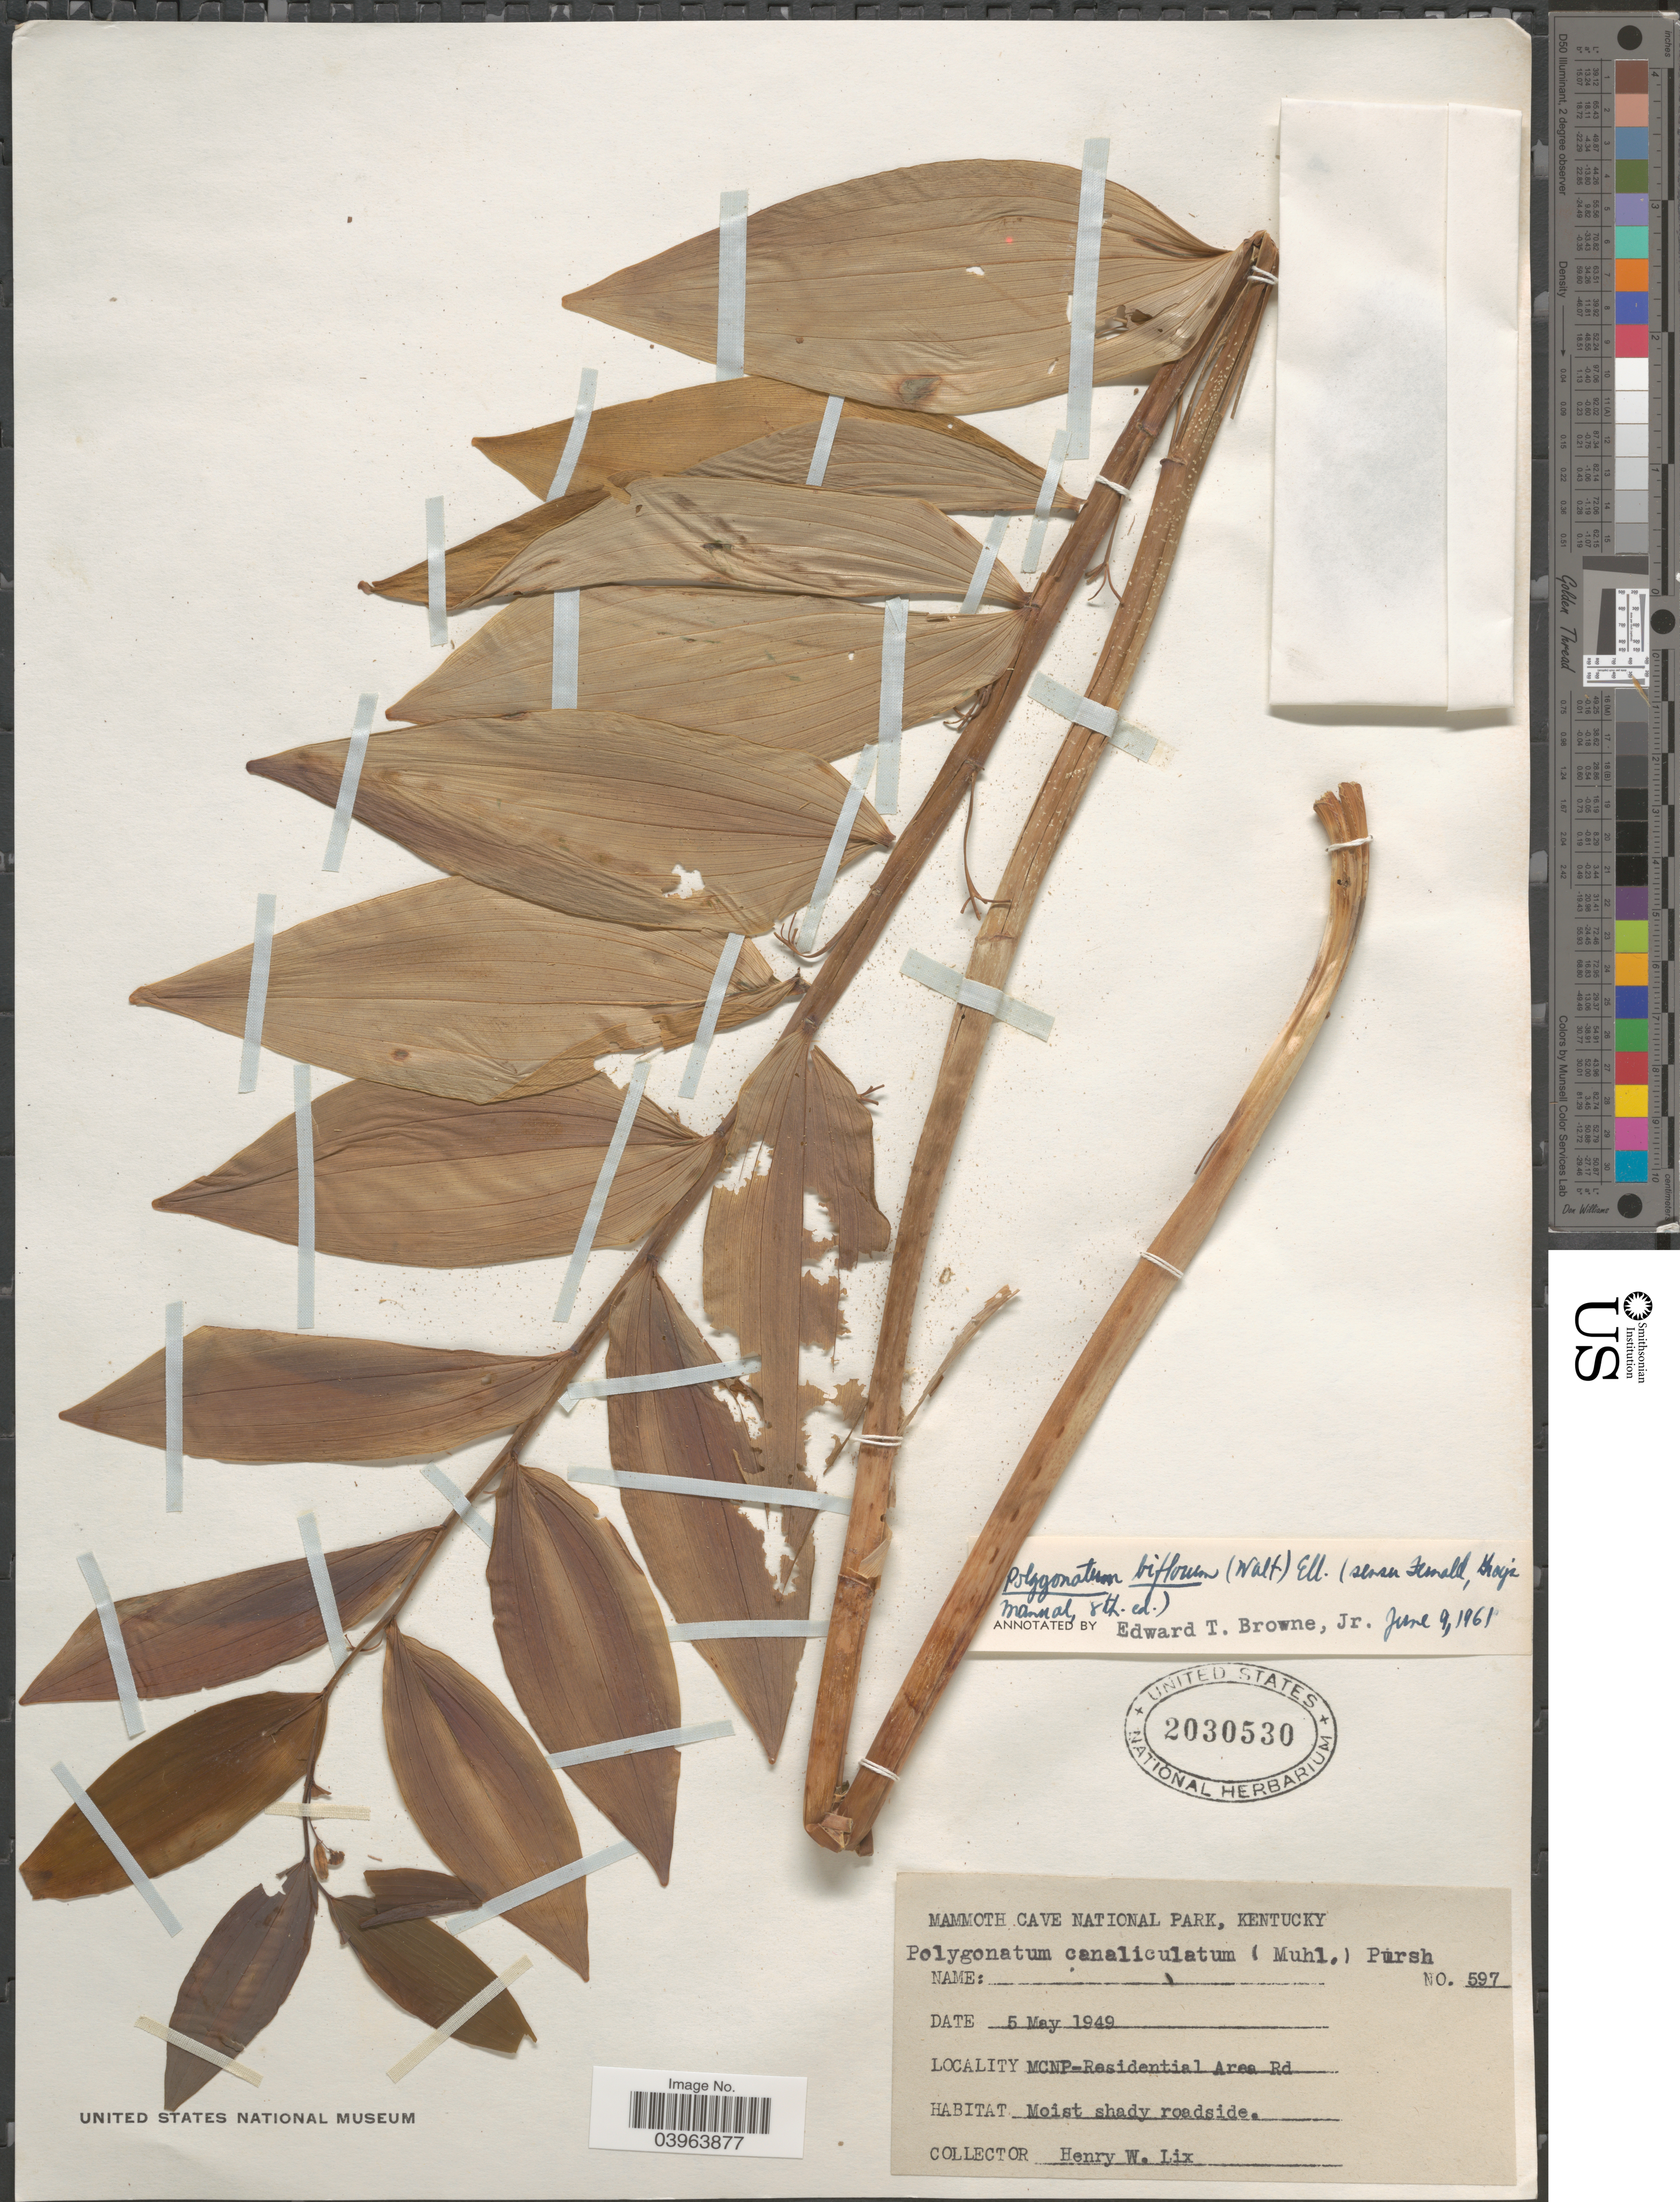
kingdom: Plantae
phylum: Tracheophyta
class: Liliopsida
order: Asparagales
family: Asparagaceae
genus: Polygonatum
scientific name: Polygonatum commutatum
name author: (Schult. f.) A. Dietr.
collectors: H. W. Lix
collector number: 597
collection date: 1949-05-05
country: United States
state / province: Kentucky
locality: Mammoth Cave National Park. MCNP - Residential Area Rd.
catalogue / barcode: US 2030530